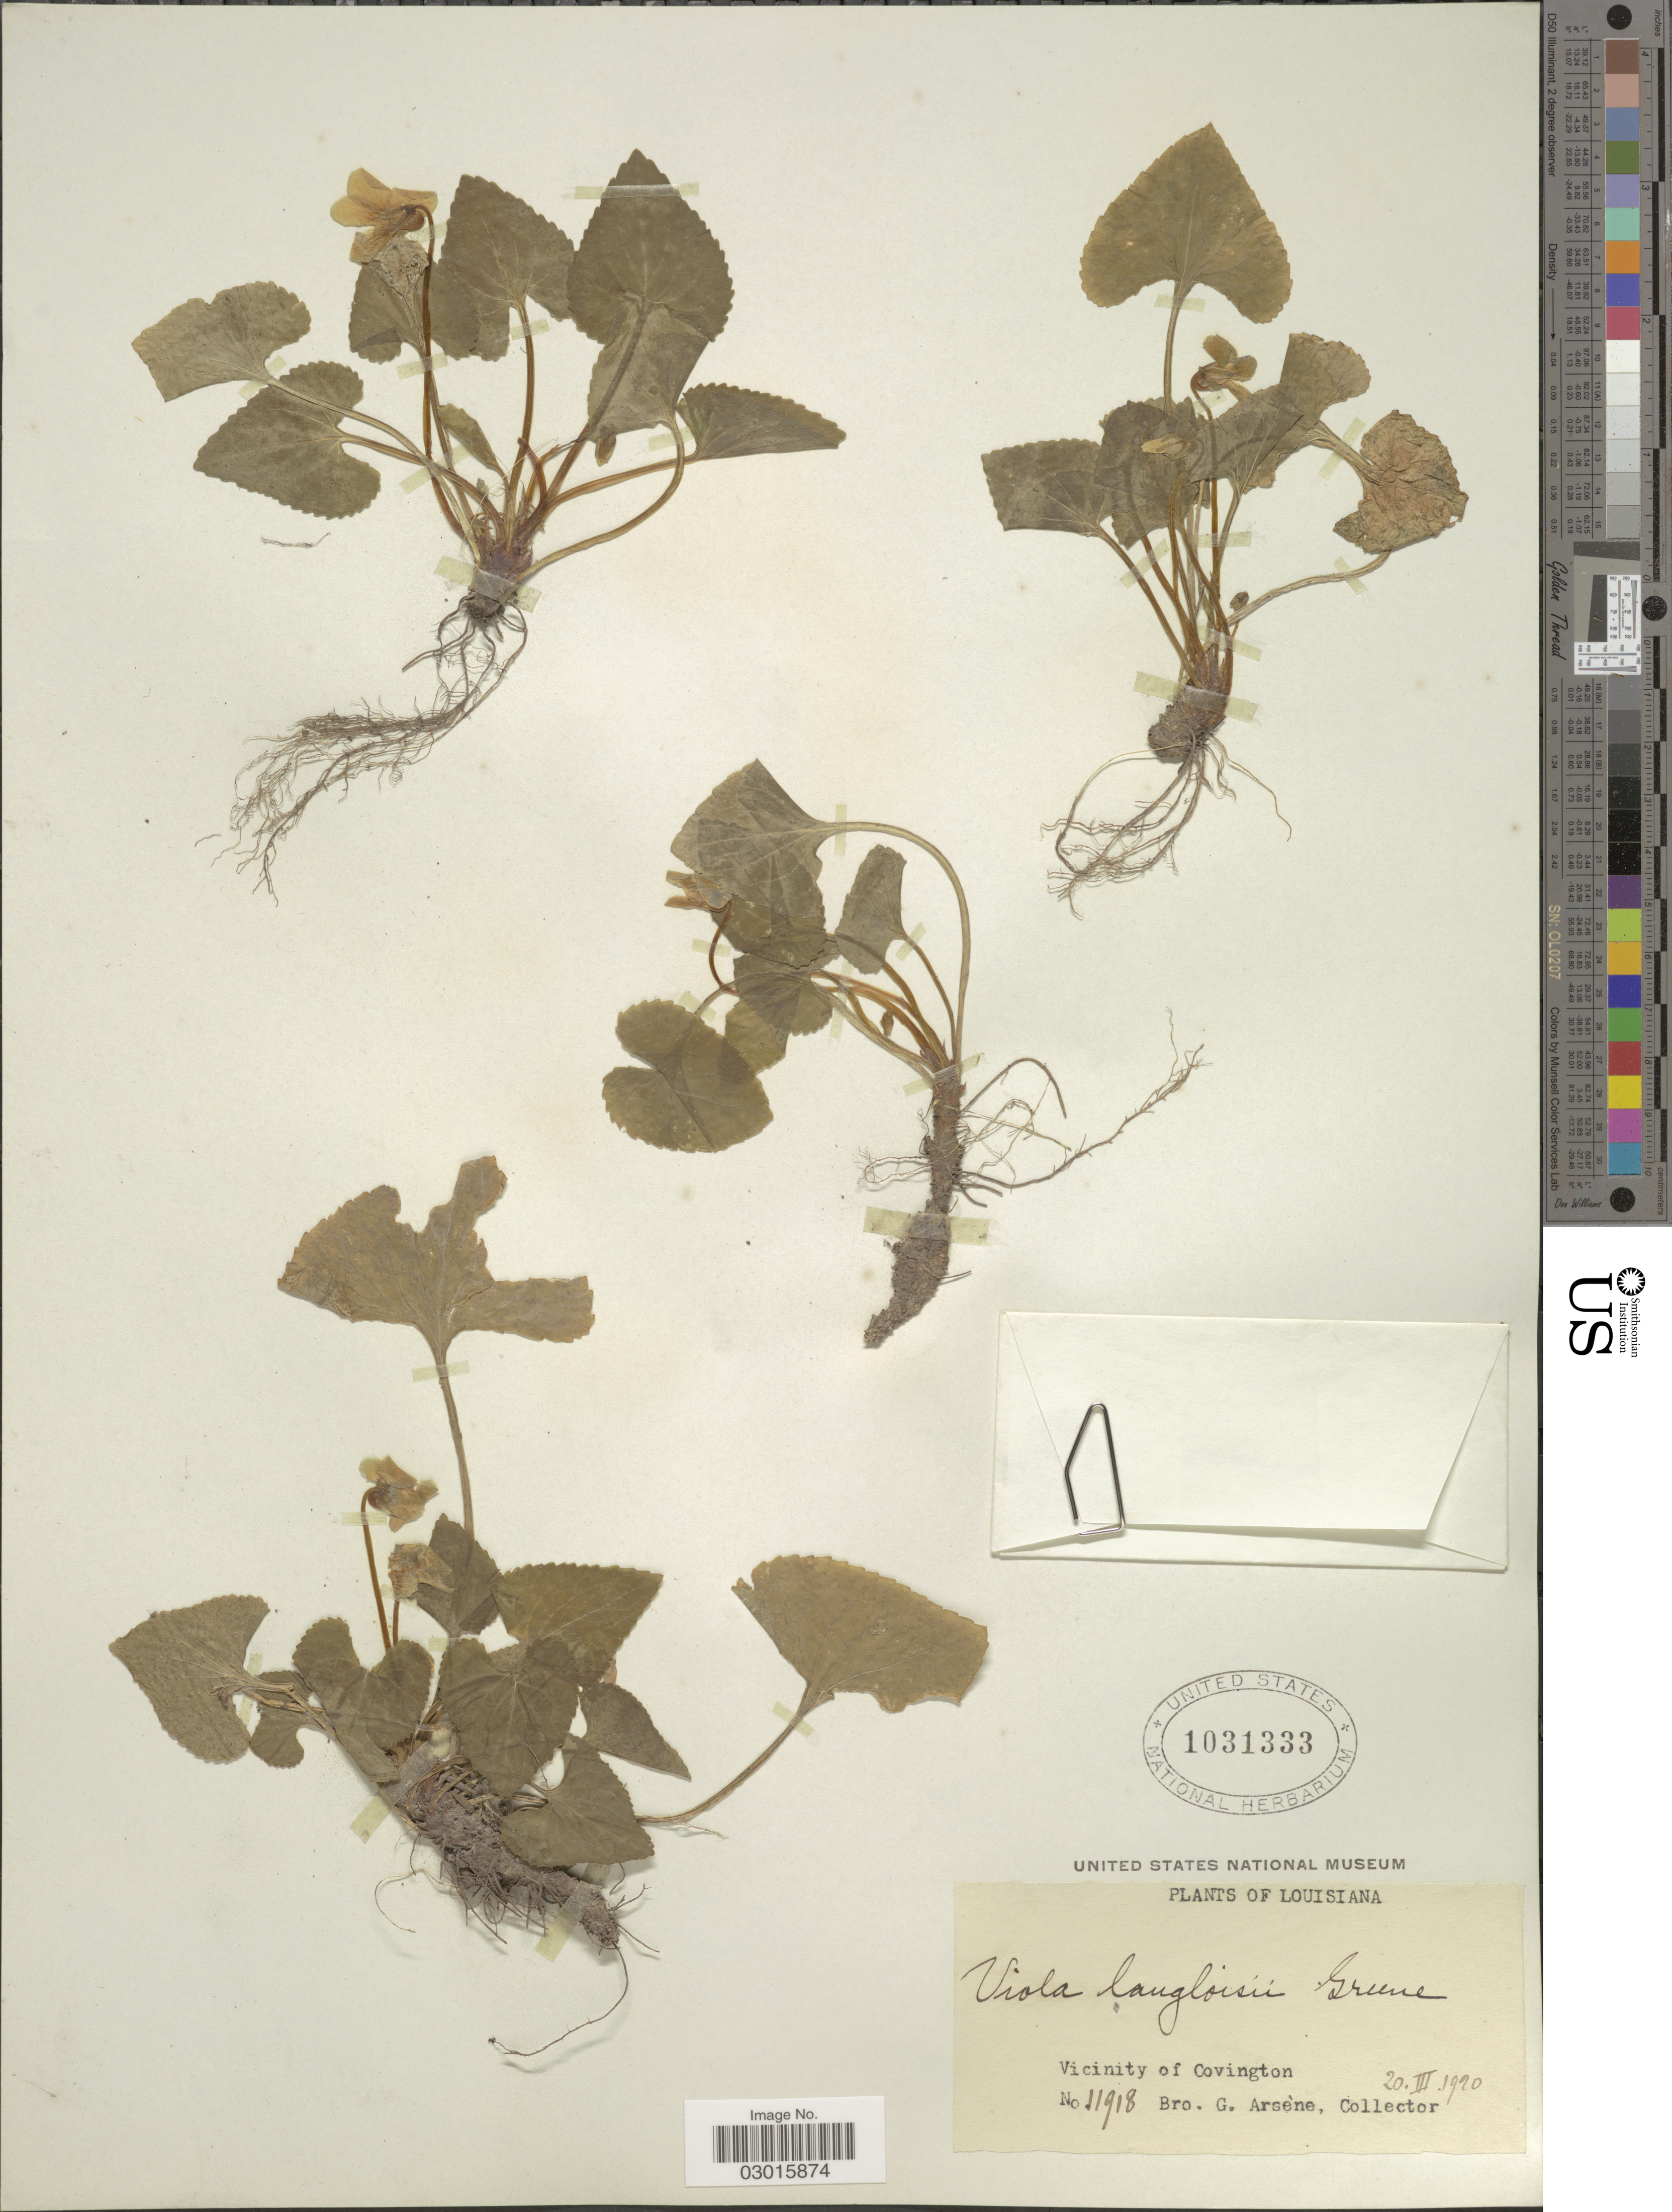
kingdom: Plantae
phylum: Tracheophyta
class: Magnoliopsida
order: Malpighiales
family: Violaceae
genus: Viola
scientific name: Viola langloisii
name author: Greene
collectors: Bro. G. Arsène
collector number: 11918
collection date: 1920-03-20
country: United States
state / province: Louisiana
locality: Vicinity of Covington.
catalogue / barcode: US 1031333